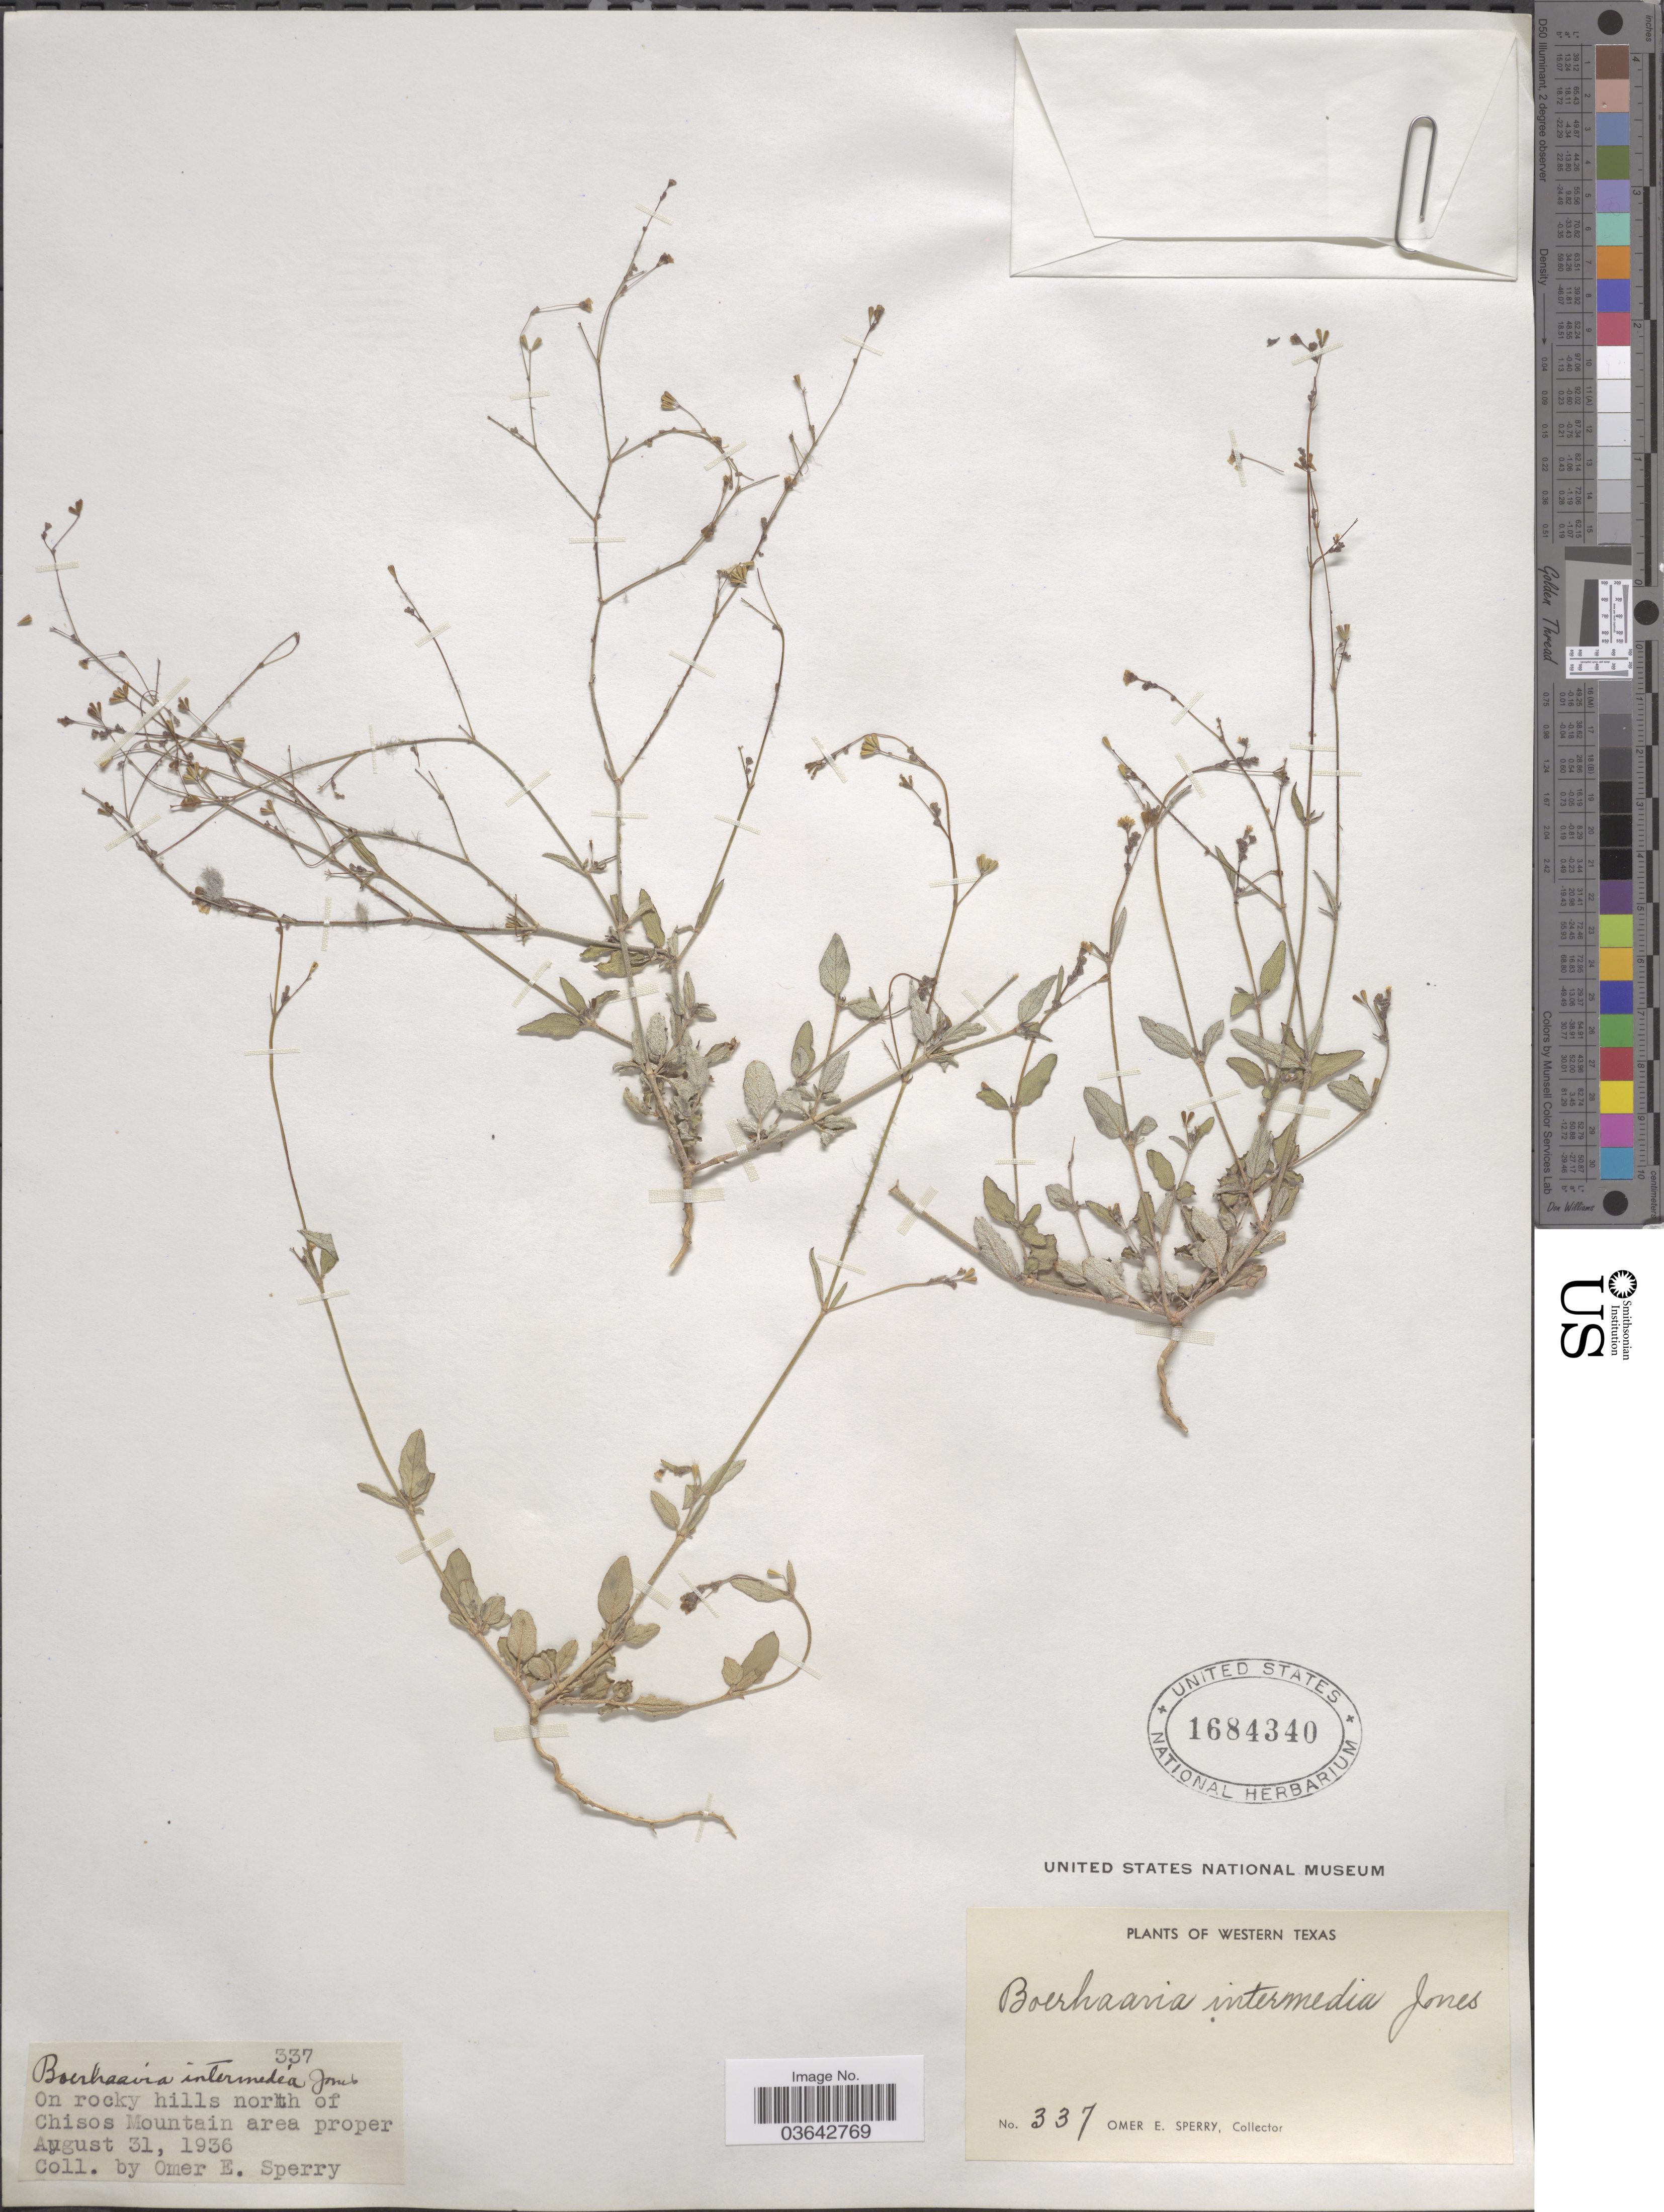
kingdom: Plantae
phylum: Tracheophyta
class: Magnoliopsida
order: Caryophyllales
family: Nyctaginaceae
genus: Boerhavia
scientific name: Boerhavia intermedia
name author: M.E. Jones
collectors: O. E. Sperry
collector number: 337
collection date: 1936-08-31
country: United States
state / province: Texas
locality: On rocky hills north of Chisos Mountain area proper. Western Texas.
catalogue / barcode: US 1684340